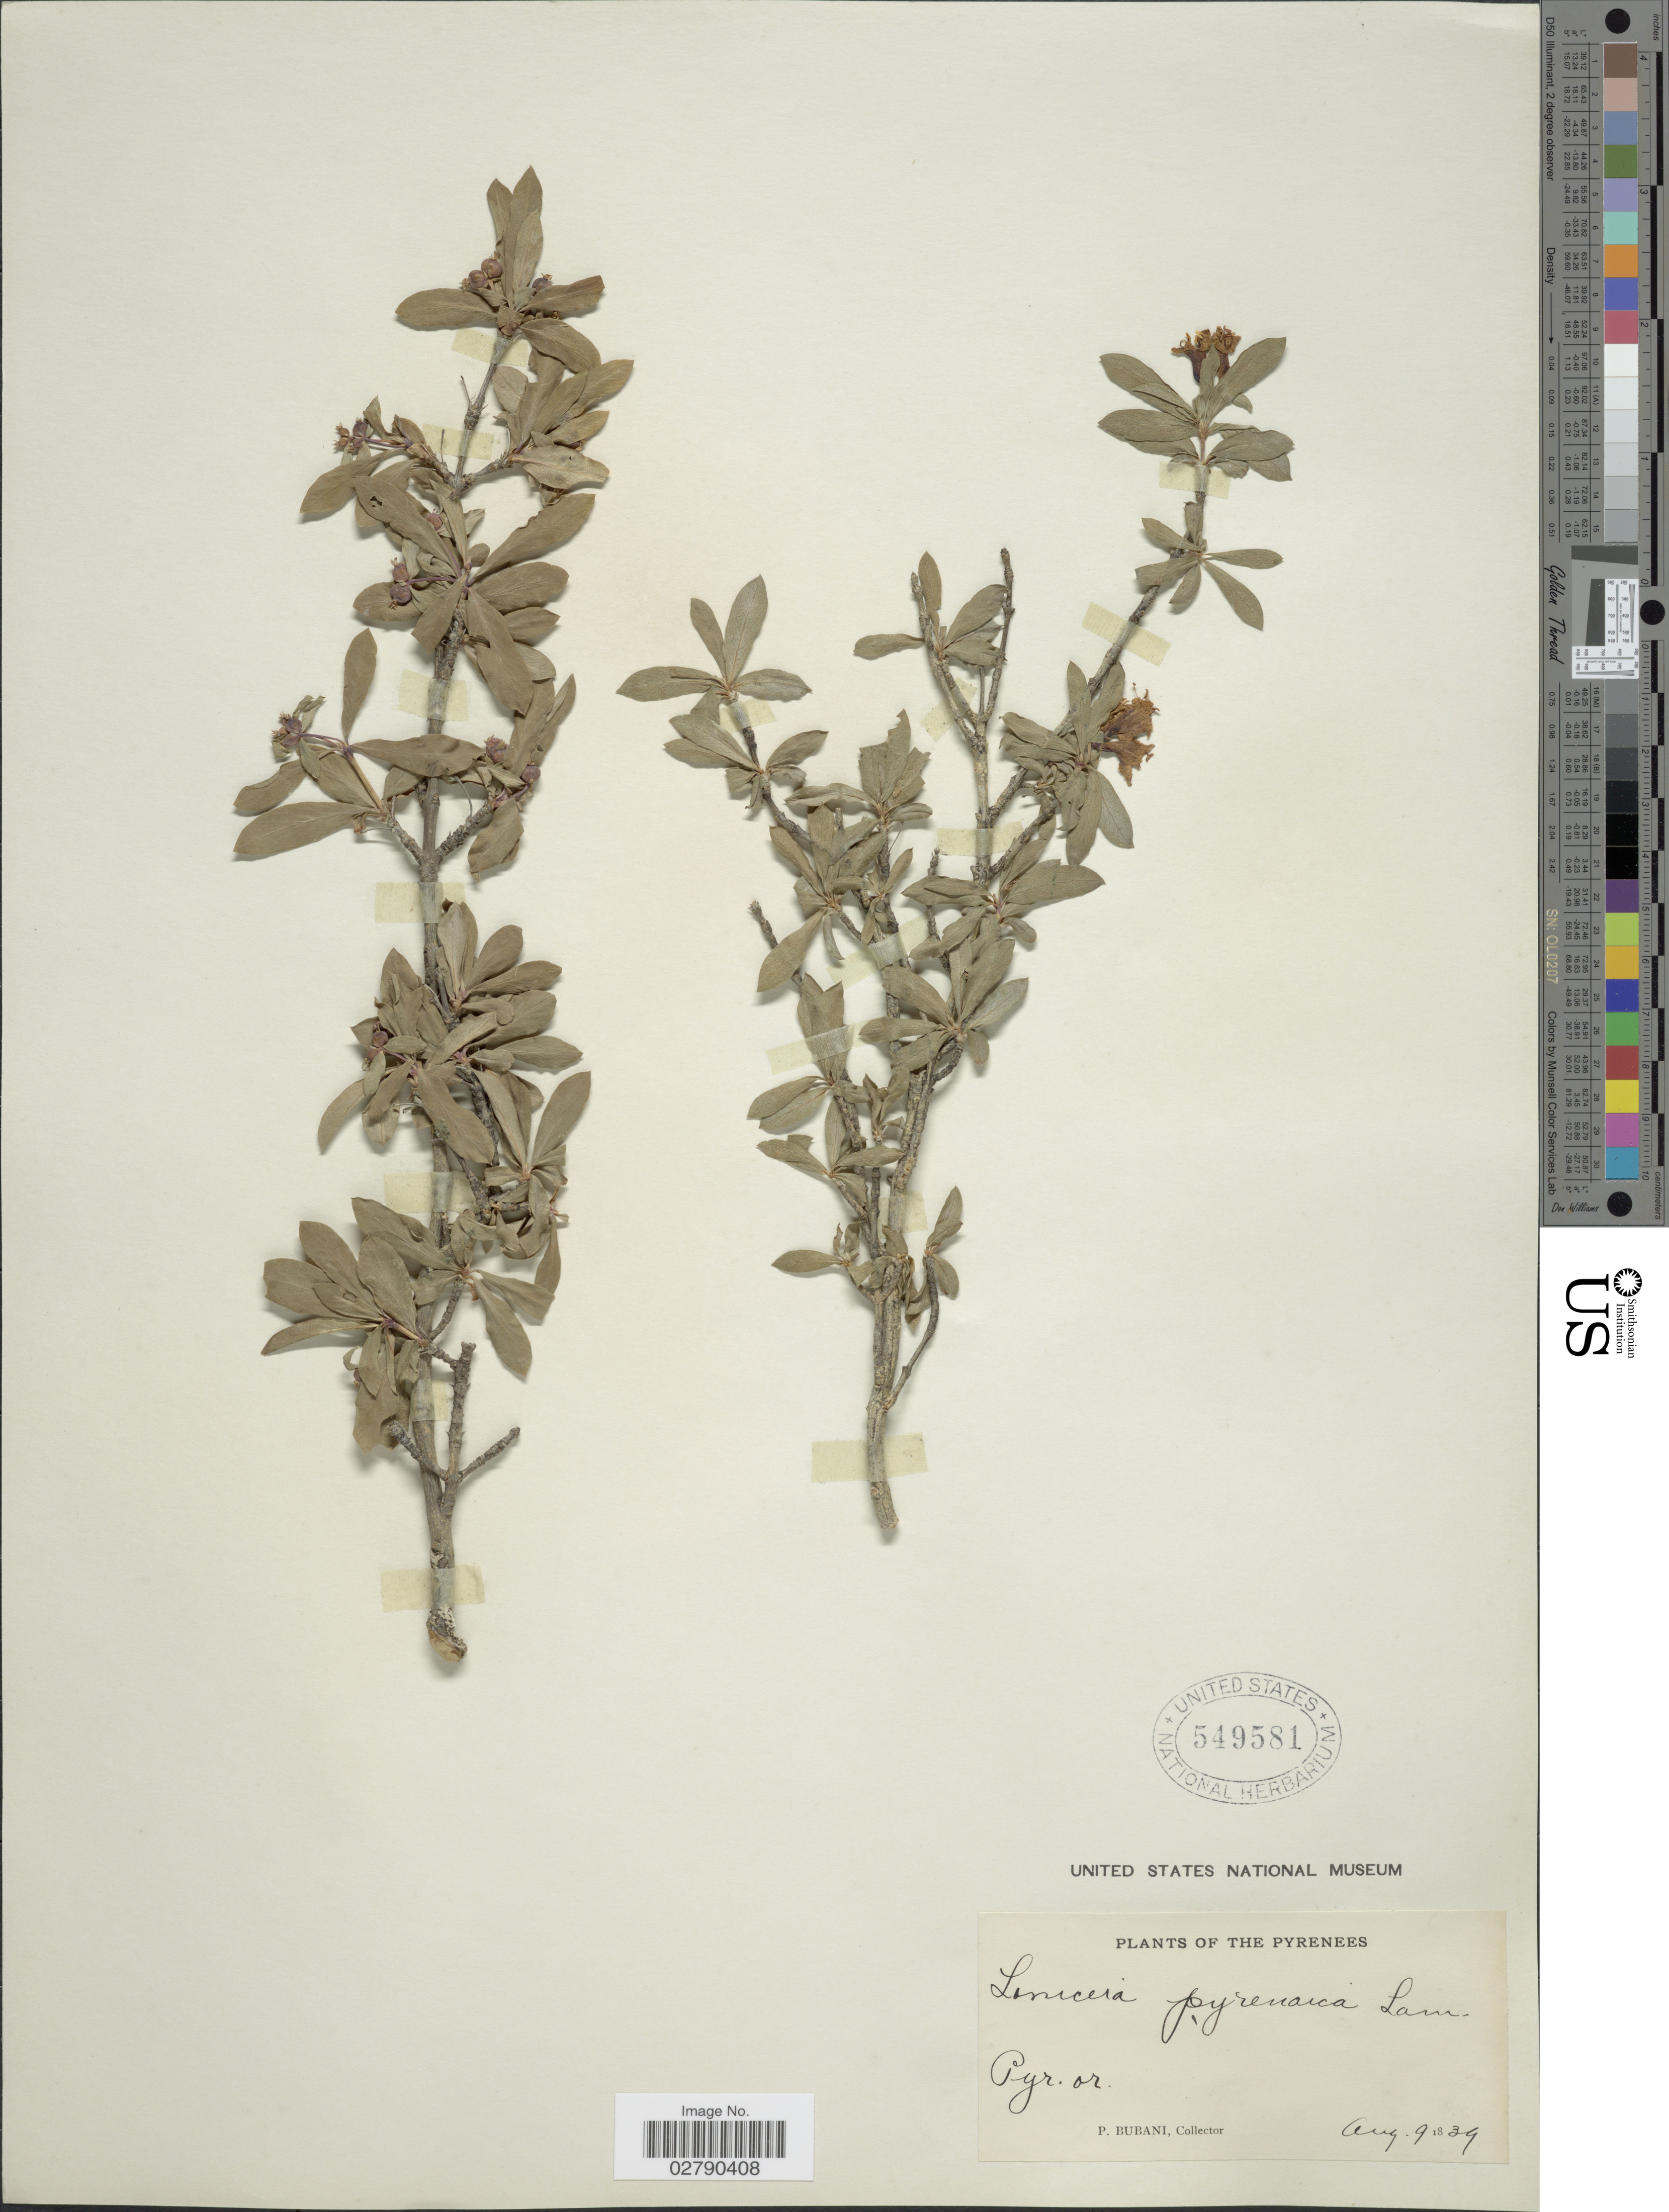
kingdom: Plantae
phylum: Tracheophyta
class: Magnoliopsida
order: Dipsacales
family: Caprifoliaceae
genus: Lonicera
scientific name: Lonicera pyrenaica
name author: L.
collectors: P. Bubani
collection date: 1839-08-09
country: France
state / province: Occitanie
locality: The Pyrenees. Pyr. or.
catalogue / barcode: US 549581